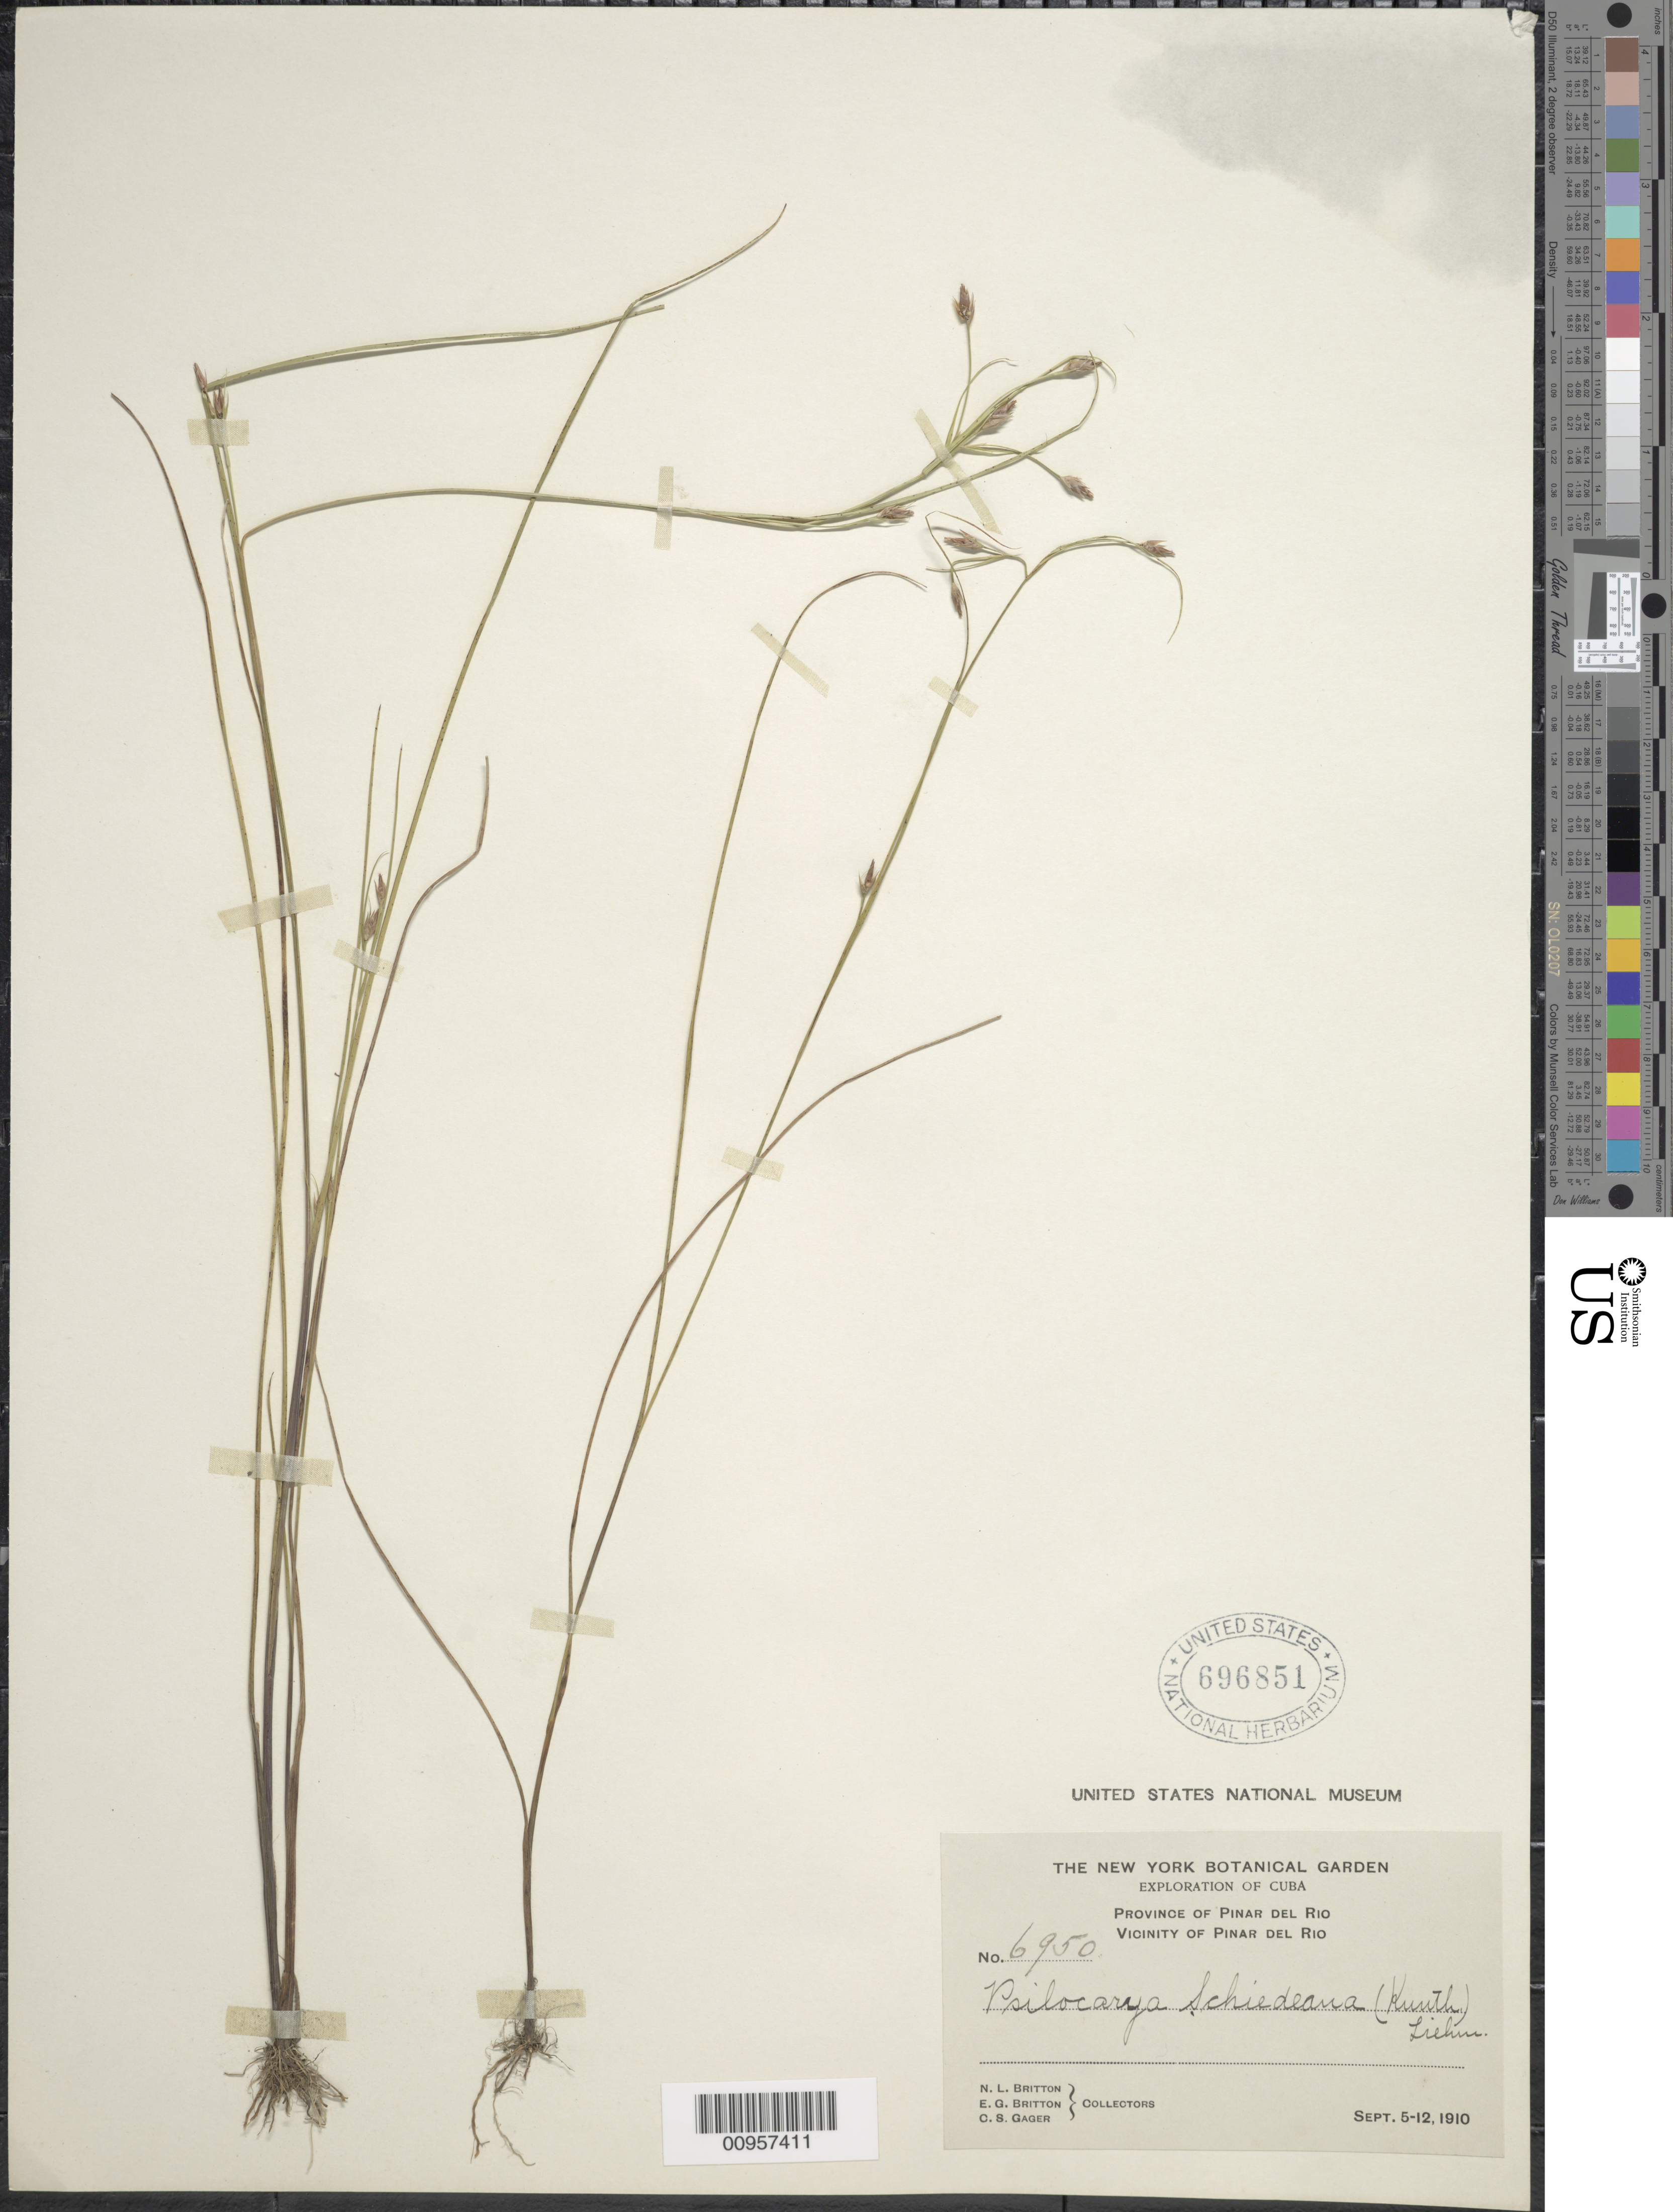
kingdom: Plantae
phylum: Tracheophyta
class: Liliopsida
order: Poales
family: Cyperaceae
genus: Rhynchospora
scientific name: Rhynchospora eximia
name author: (Nees) Boeckeler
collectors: N. Britton, E. G. Britton & C. Gager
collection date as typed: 05 Sep 1910 to 12 Sep 1910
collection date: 1910-09-05/1910-09-12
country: Cuba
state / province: Pinar del Rio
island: Cuba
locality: Vicinity of Pinar del Rio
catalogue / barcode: US 696851